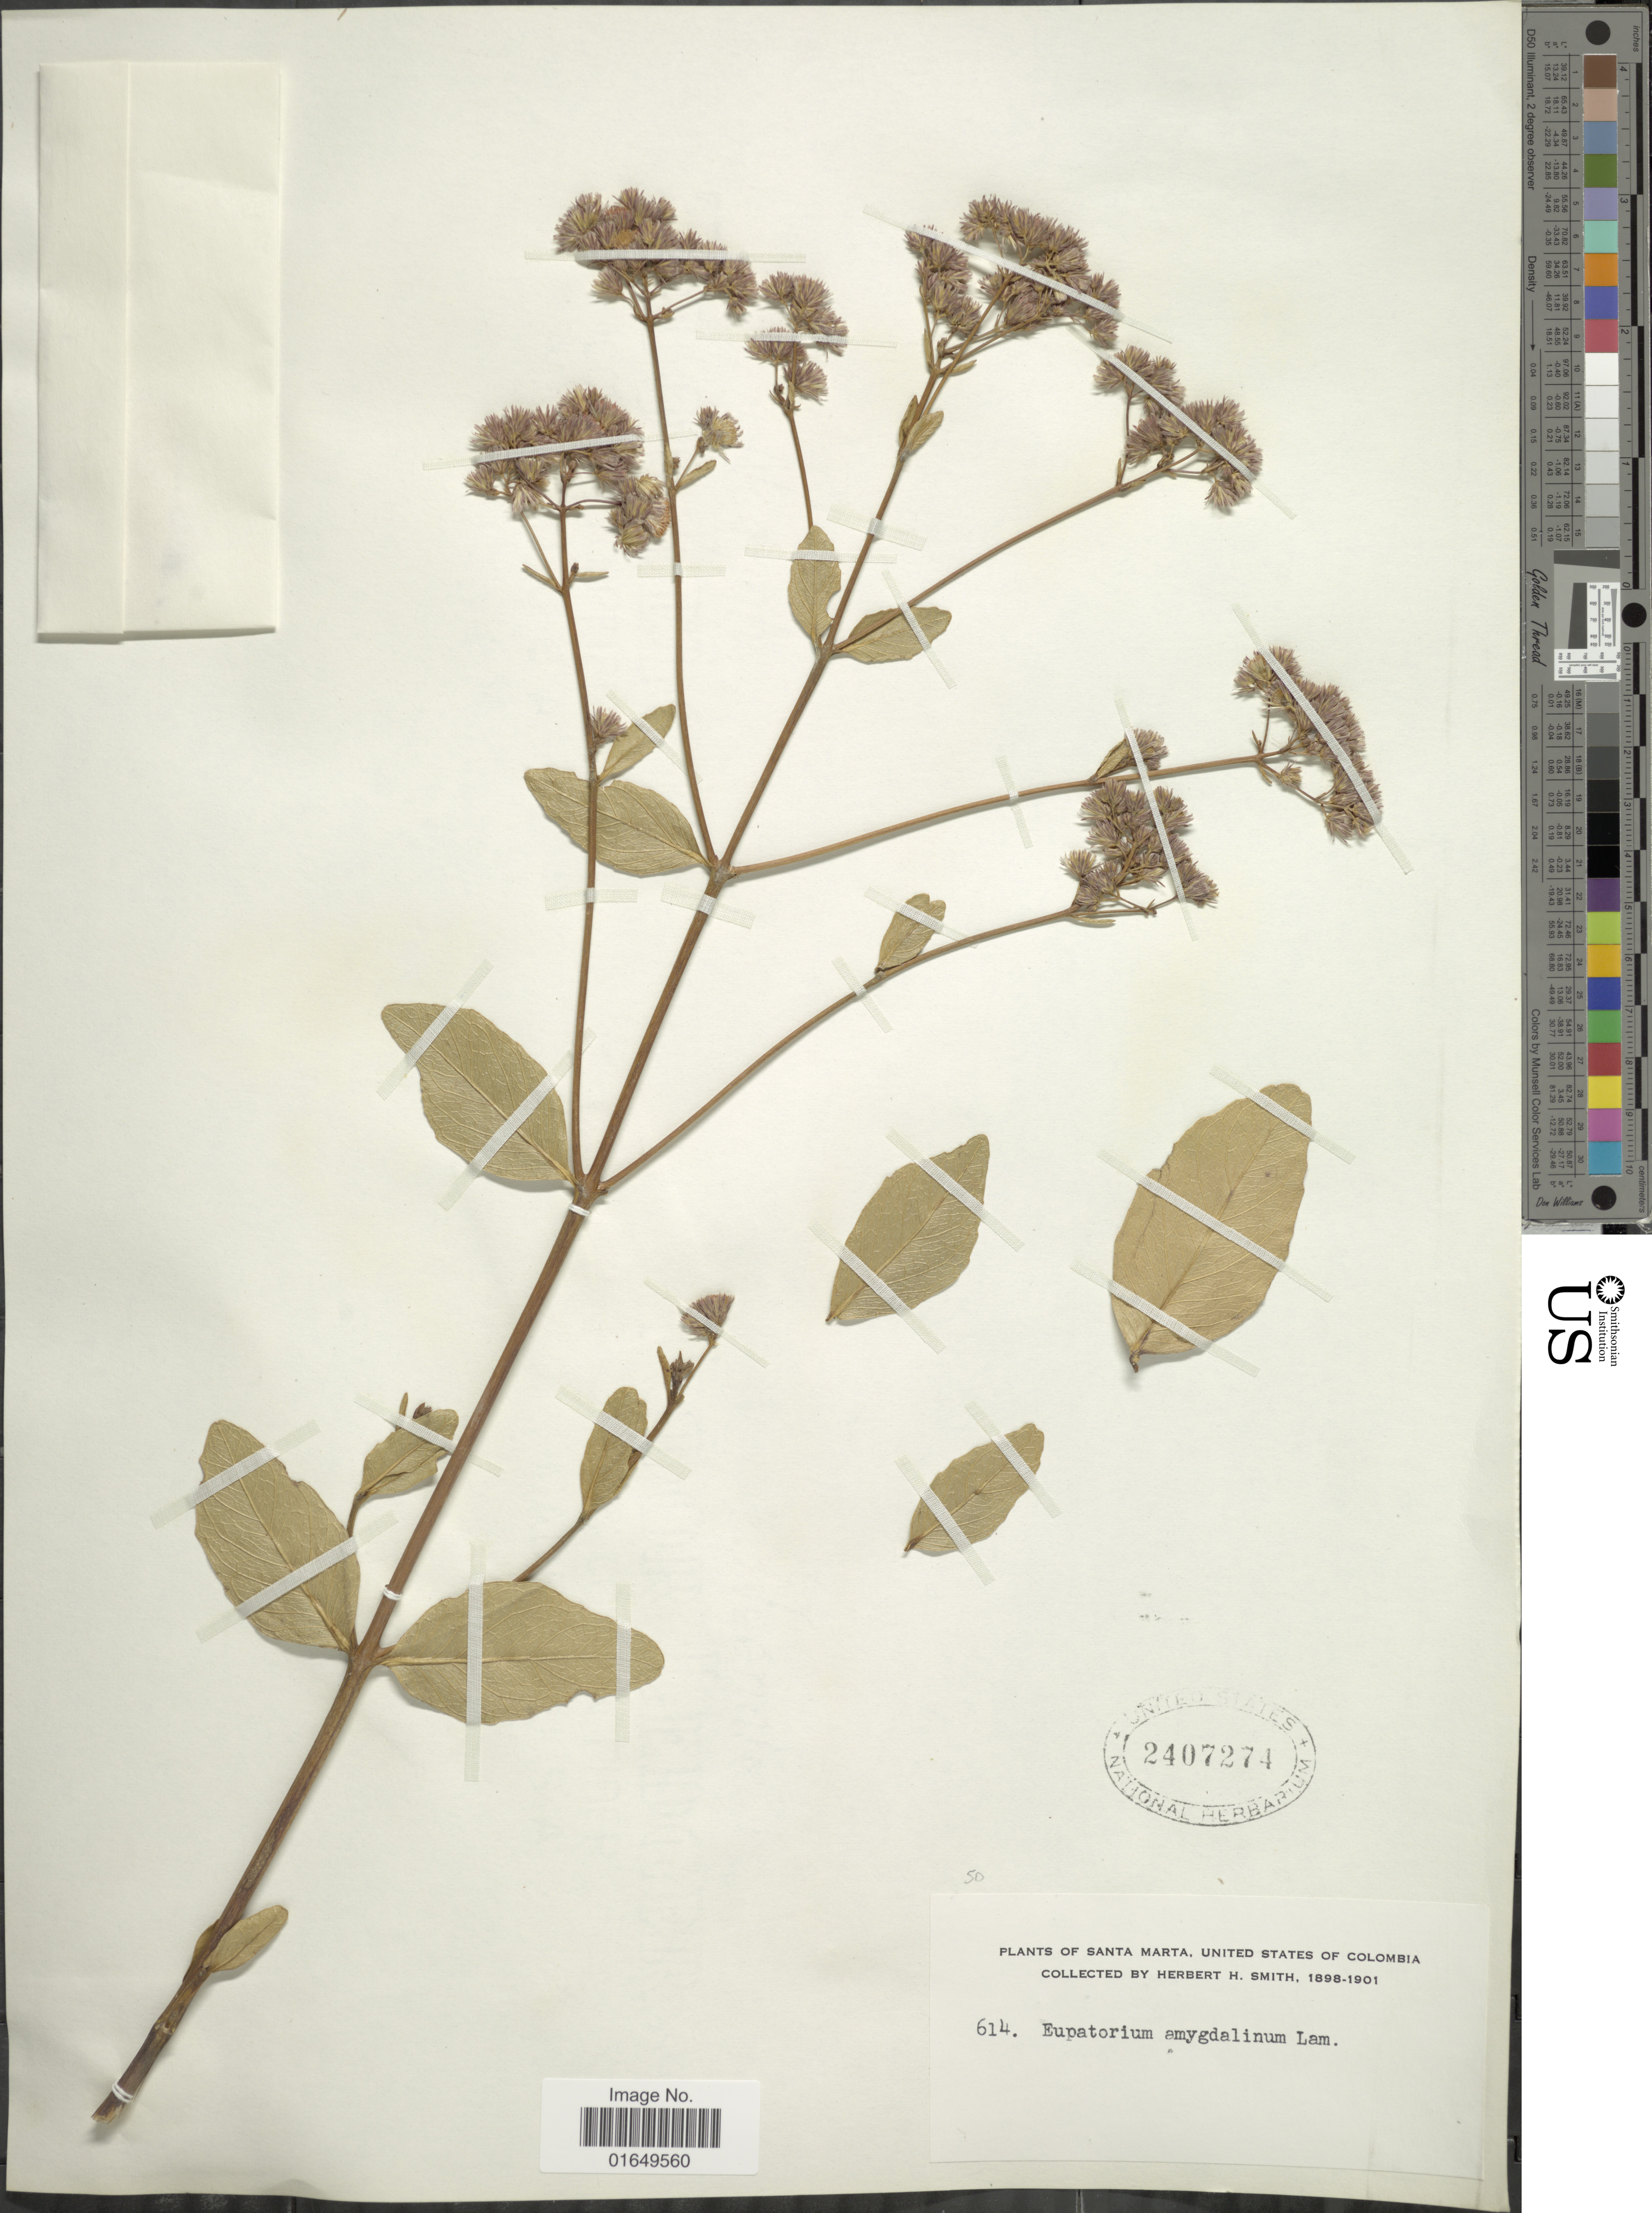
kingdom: Plantae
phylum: Tracheophyta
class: Magnoliopsida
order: Asterales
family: Asteraceae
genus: Ayapana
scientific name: Ayapana amygdalina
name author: (Lam.) R.M. King & H. Rob.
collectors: Herbert H. Smith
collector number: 614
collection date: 1898/1901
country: Colombia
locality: Santa Marta, United States of Colombia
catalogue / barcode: US 2407274